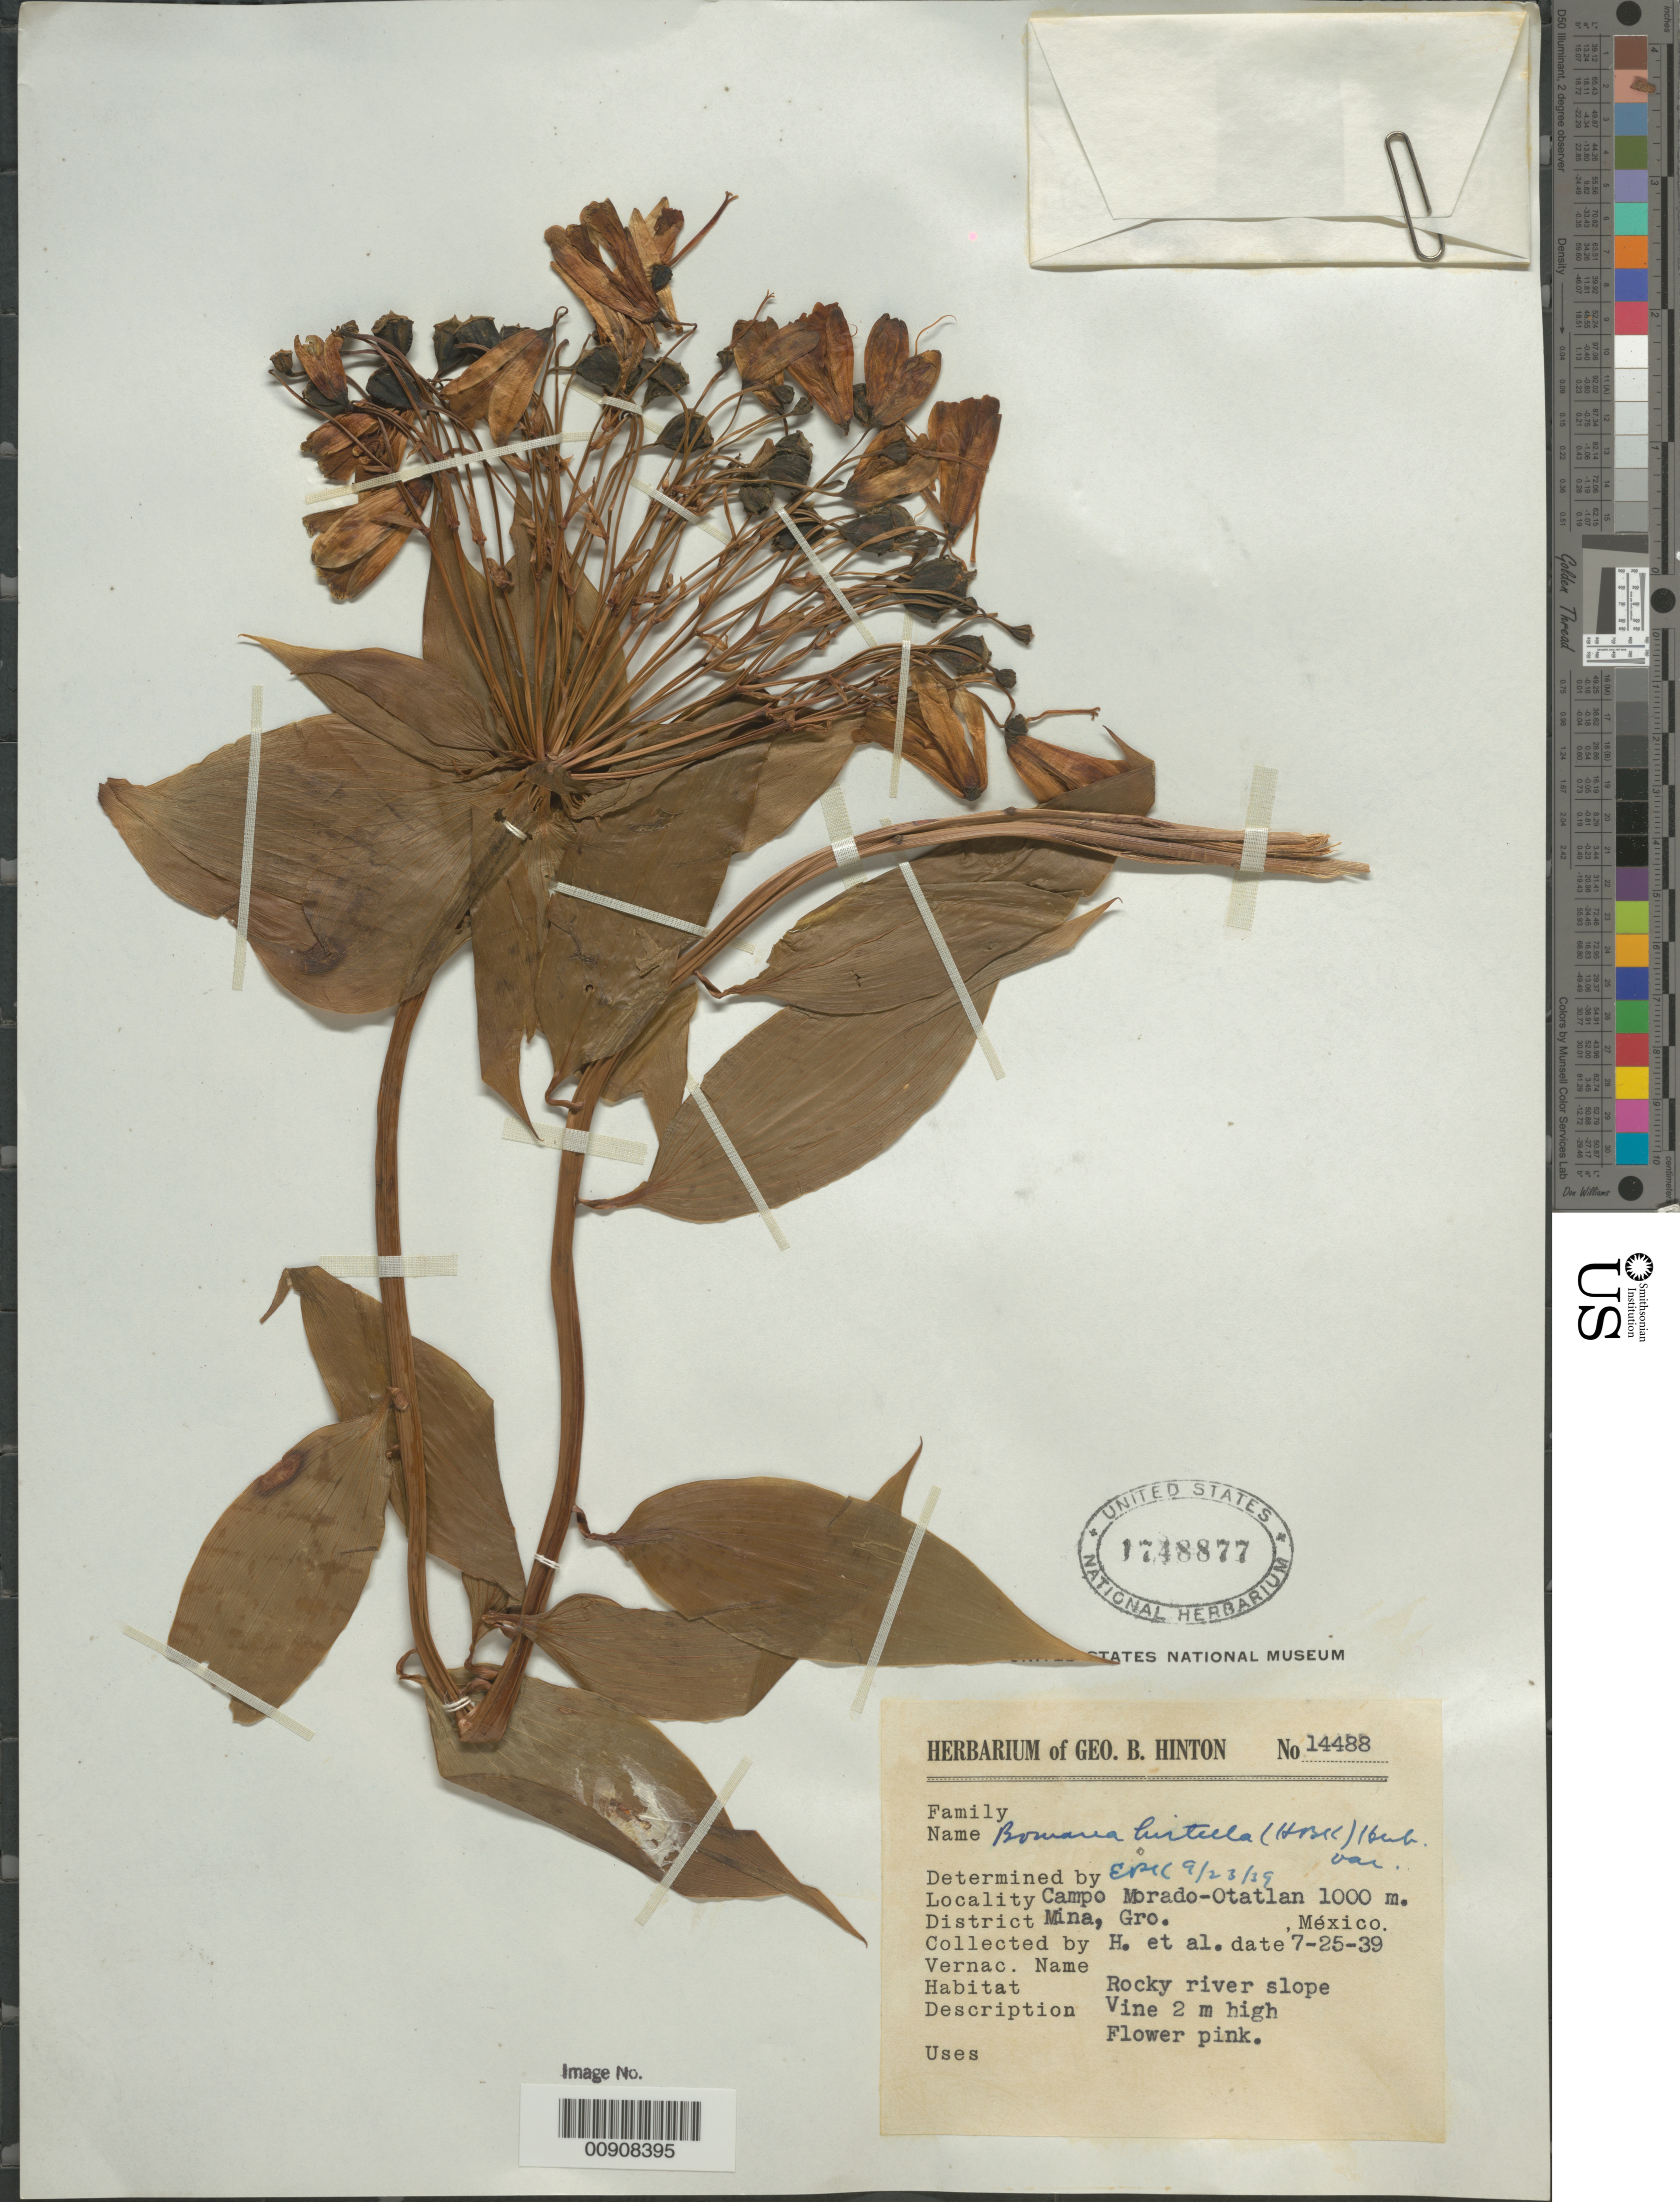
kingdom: Plantae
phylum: Tracheophyta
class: Liliopsida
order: Liliales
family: Alstroemeriaceae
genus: Bomarea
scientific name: Bomarea hirtella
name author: (Kunth) Herb.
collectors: G. B. Hinton & et al.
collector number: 14488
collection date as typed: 25 Jul 1939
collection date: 1939-07-25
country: Mexico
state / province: Guerrero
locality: Campo Morado- Otatlan, District Mina, Guerrero.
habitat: Rocky river slope.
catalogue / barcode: US 1748877